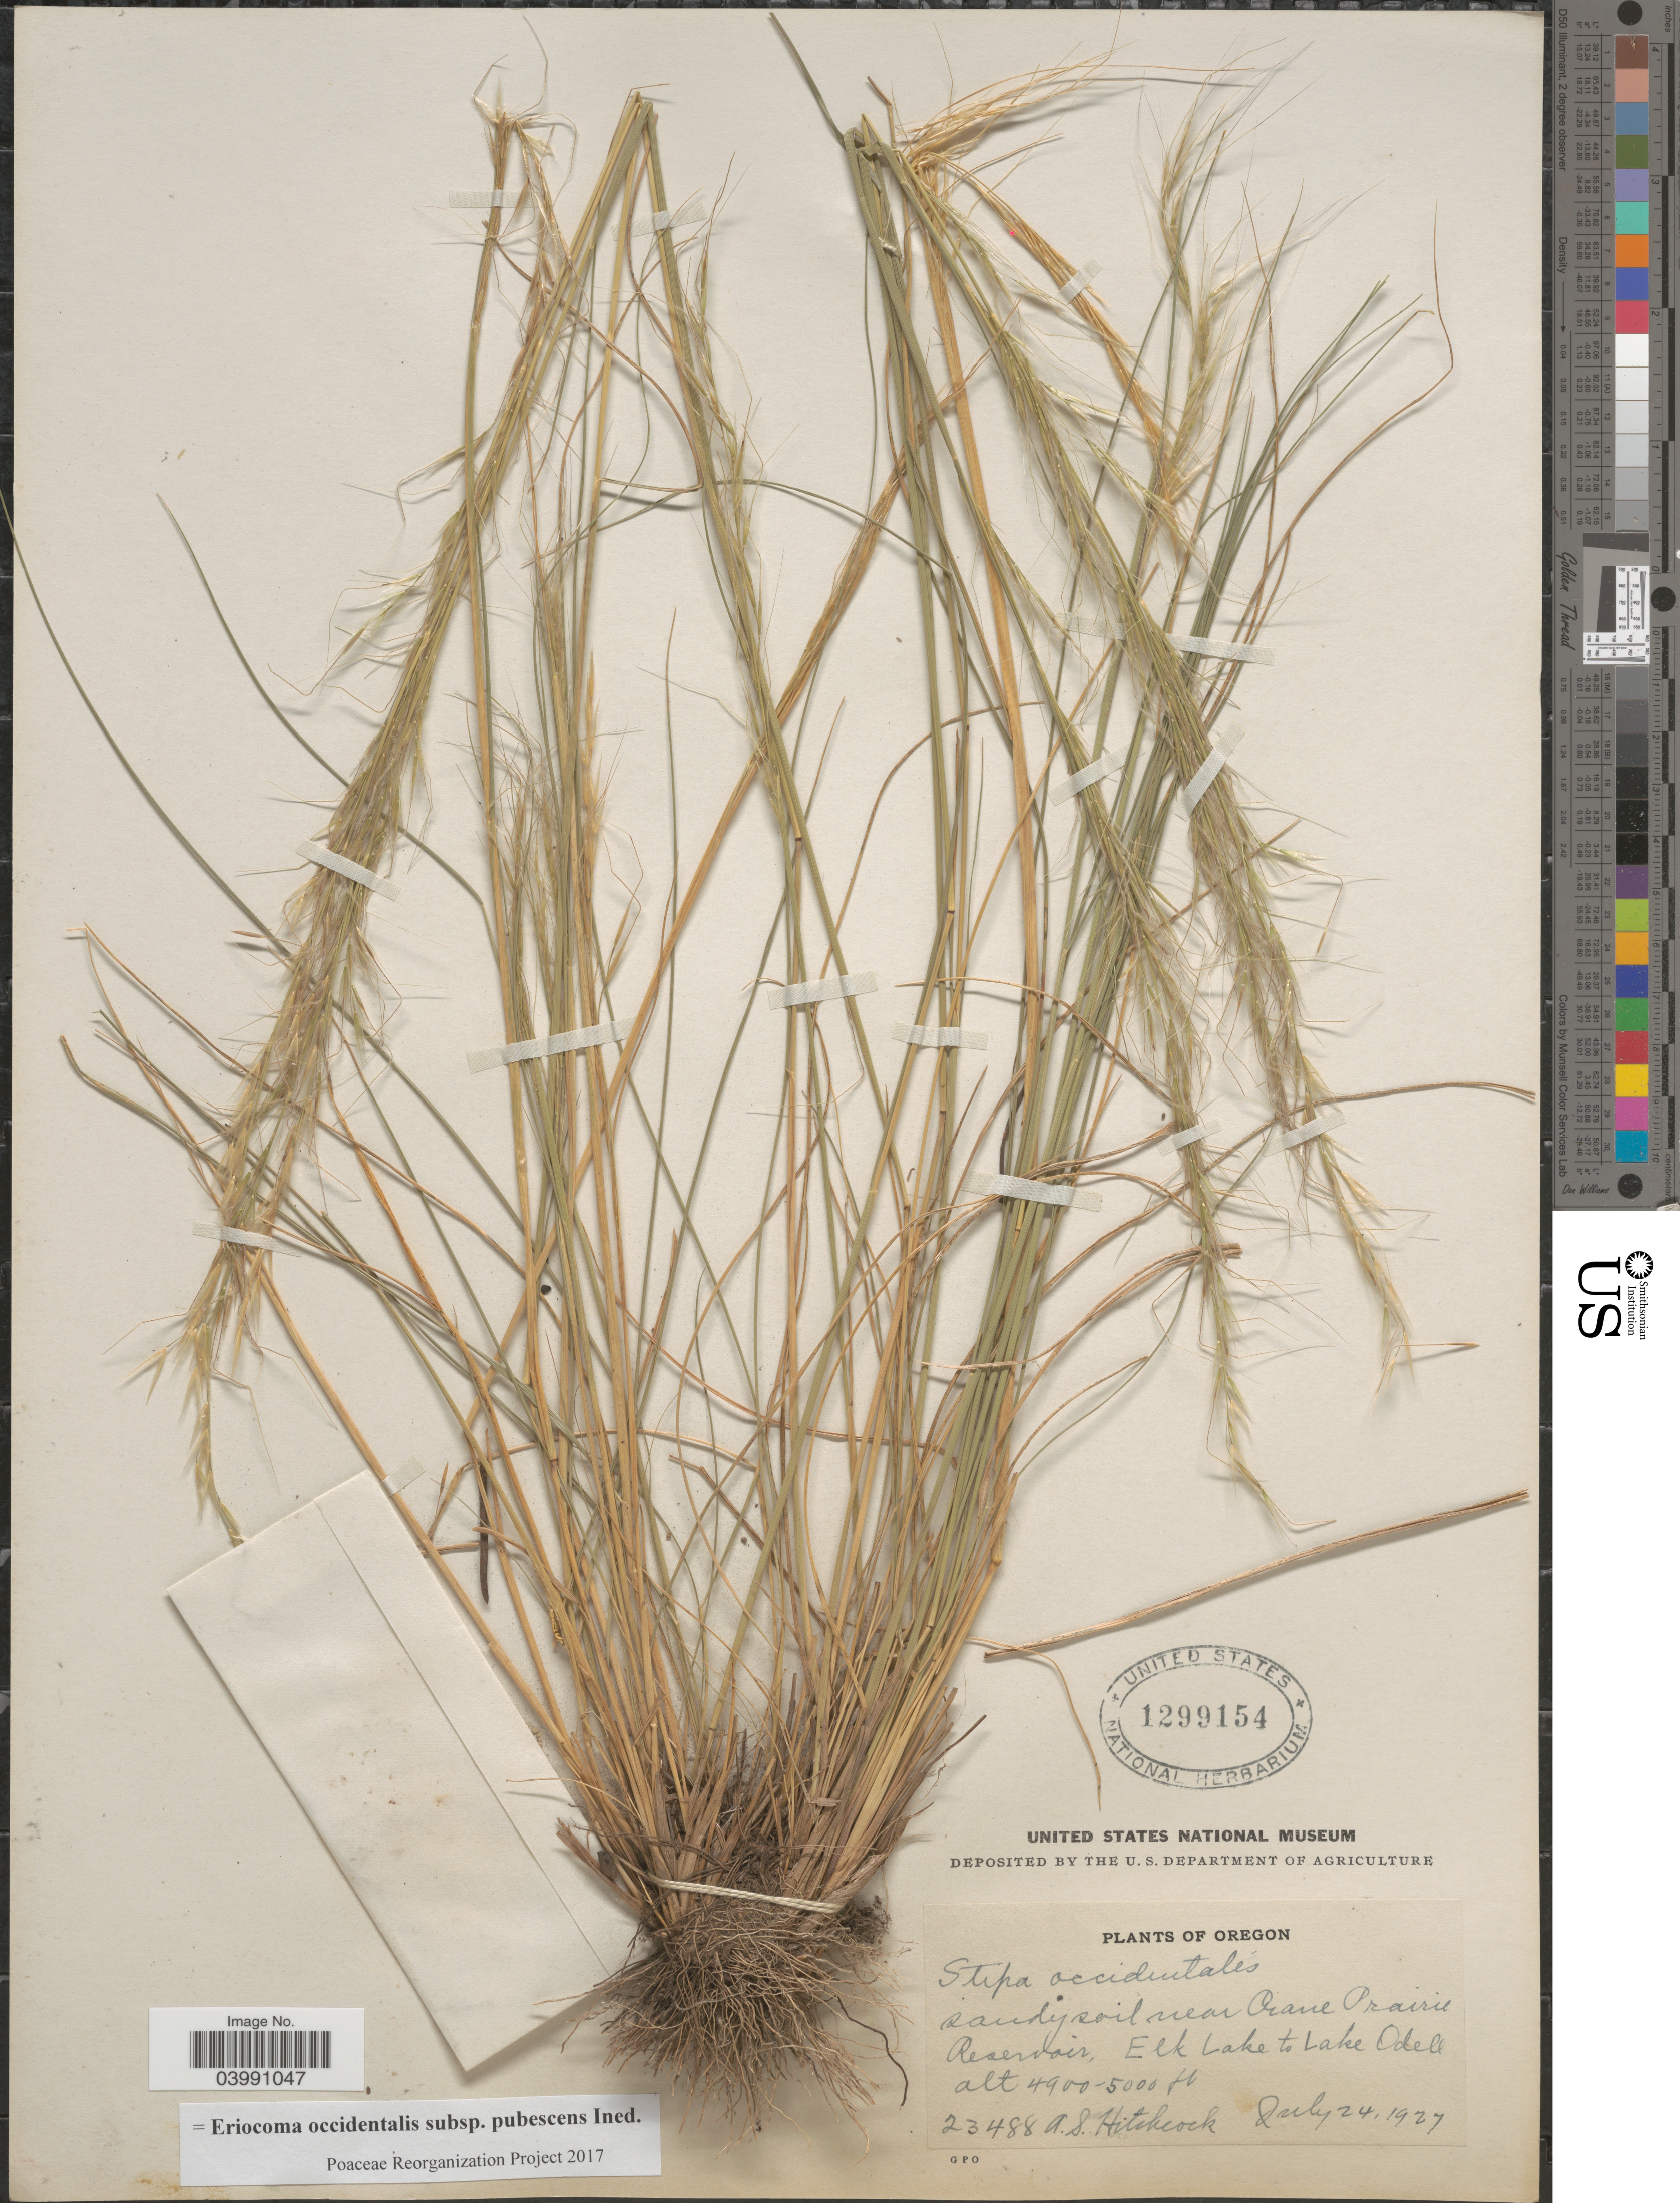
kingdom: Plantae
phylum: Tracheophyta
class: Liliopsida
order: Poales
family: Poaceae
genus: Eriocoma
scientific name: Eriocoma occidentalis subsp. pubescens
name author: (Vasey) Romasch.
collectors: A. S. Hitchcock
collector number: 23488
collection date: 1927-07-24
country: United States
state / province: Oregon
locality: Sandy soil near Crane Prairie Reservoir, Elk Lake to Lake Odell.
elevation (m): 1494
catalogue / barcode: US 1299154